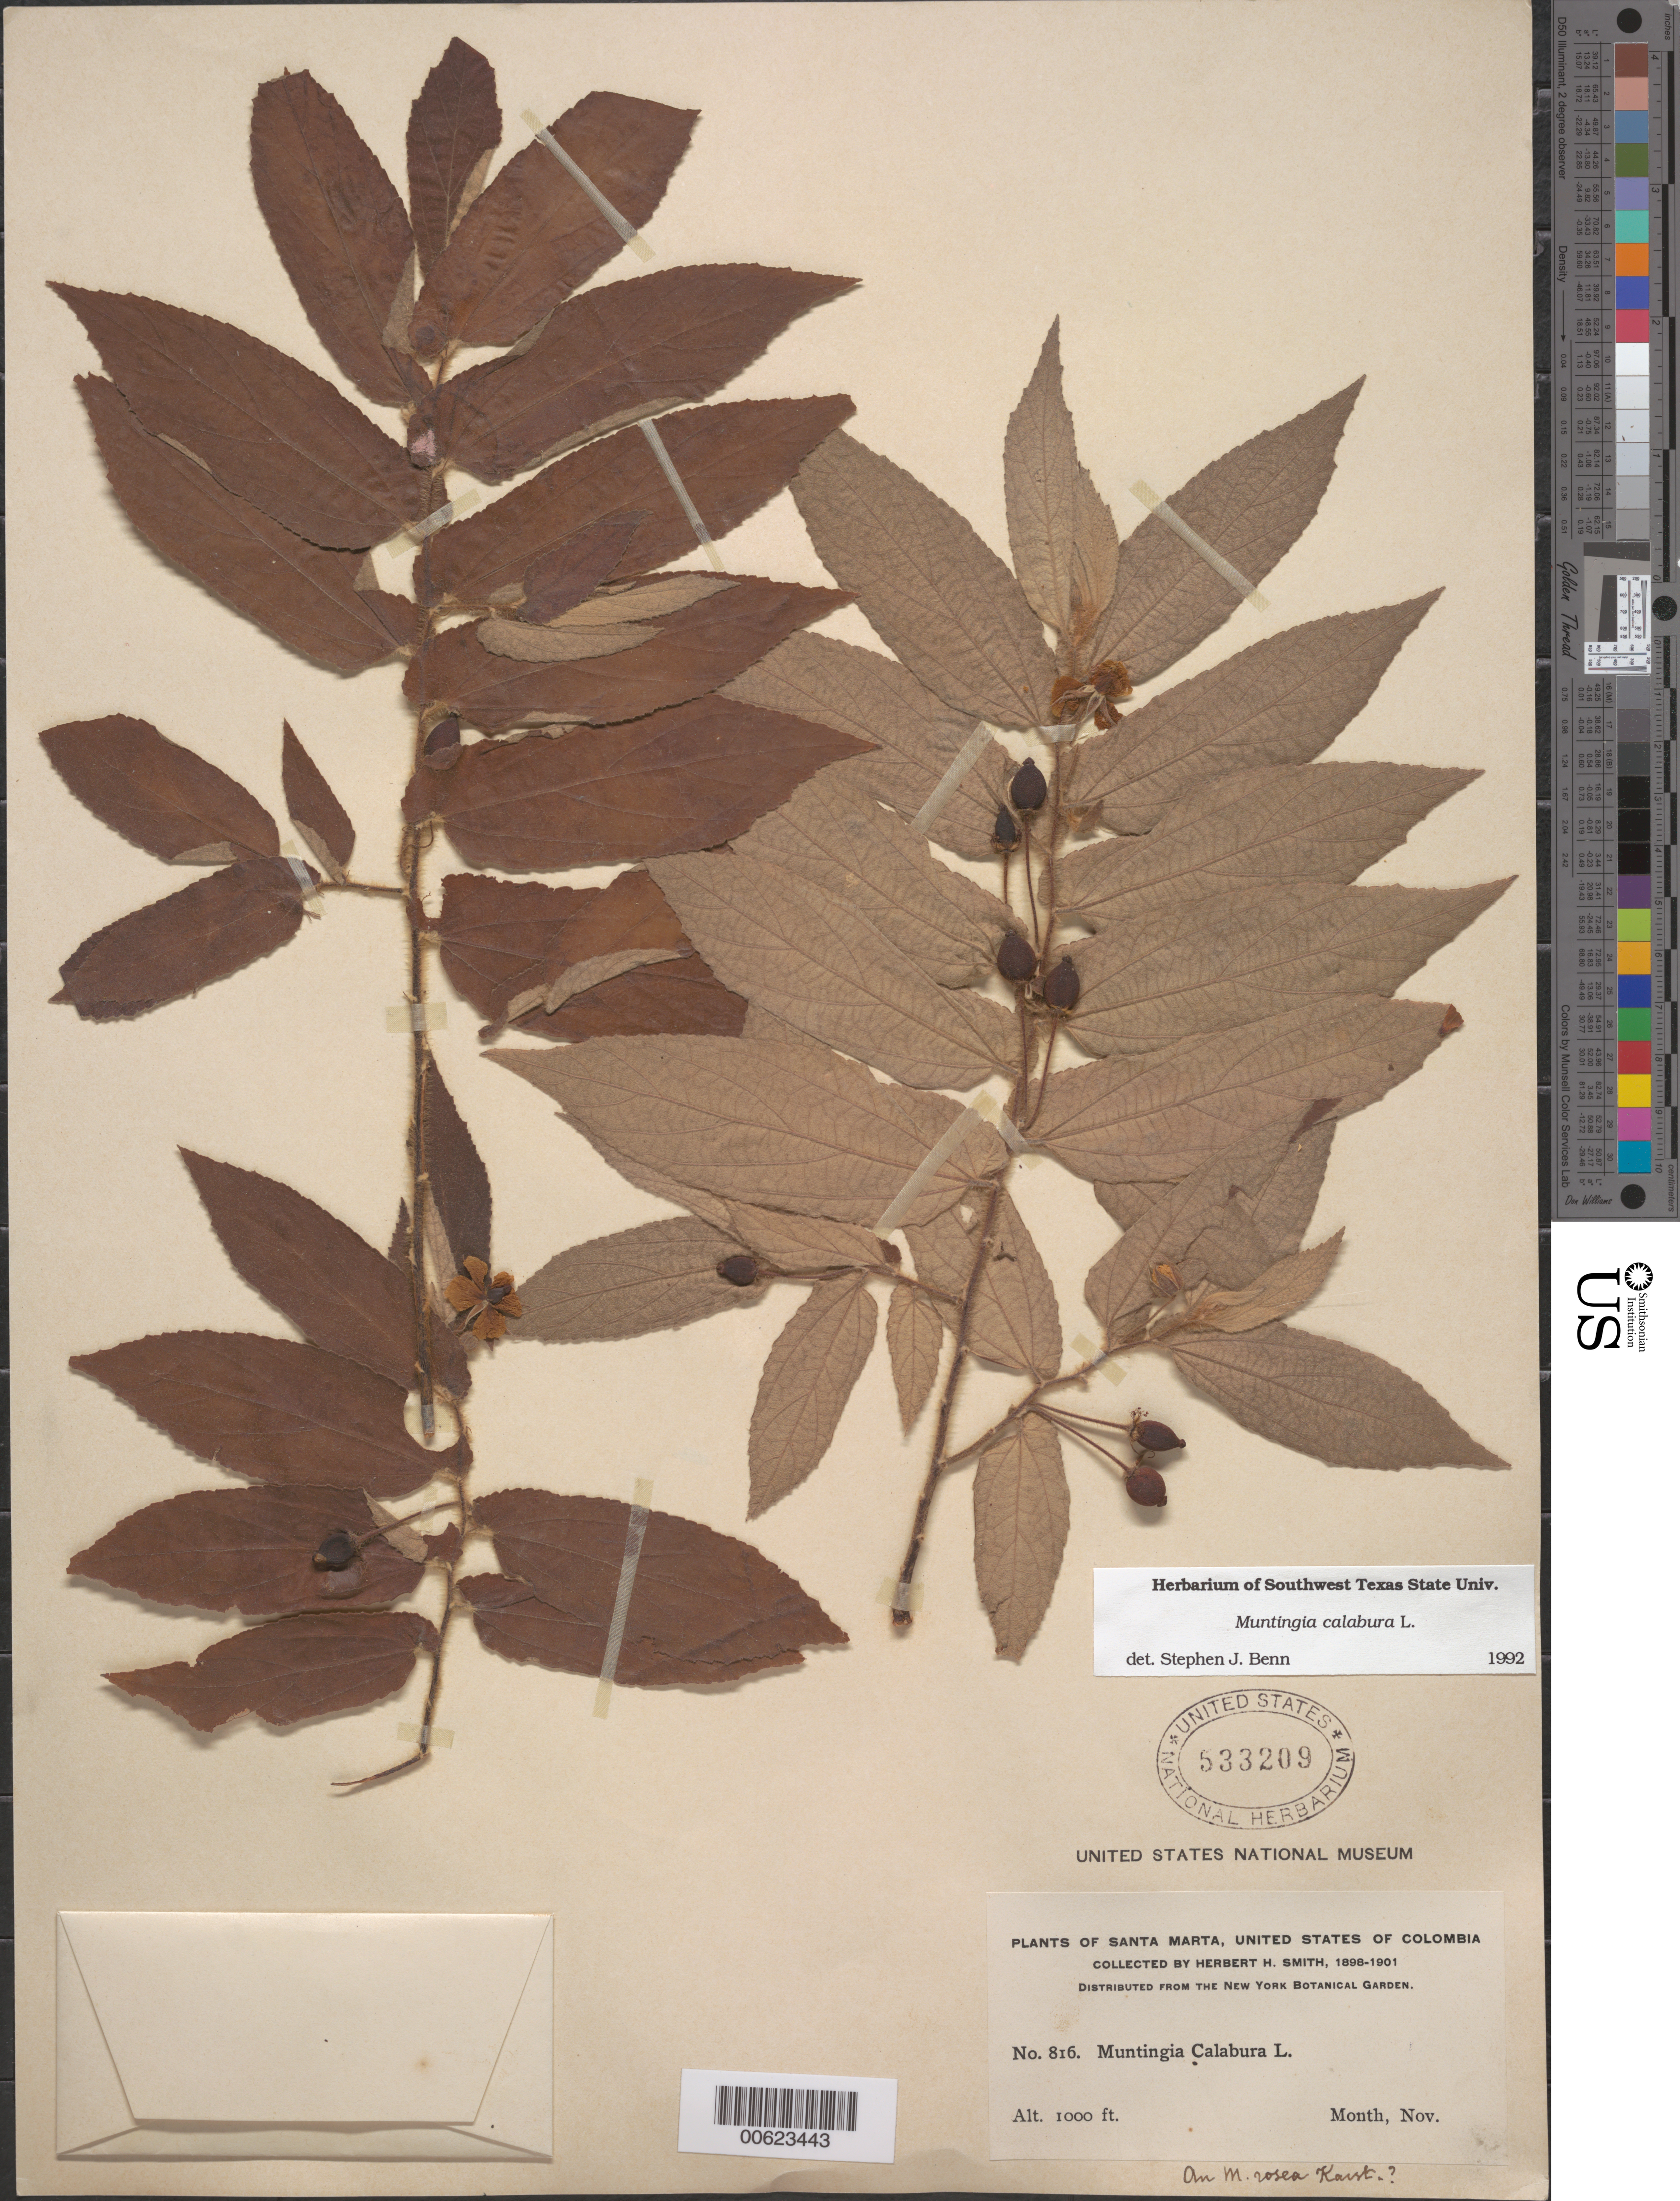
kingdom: Plantae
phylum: Tracheophyta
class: Magnoliopsida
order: Malvales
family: Muntingiaceae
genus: Muntingia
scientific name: Muntingia calabura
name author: L.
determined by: Benn, S. J.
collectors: Herbert H. Smith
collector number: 816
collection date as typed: Nov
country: Colombia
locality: Santa Marta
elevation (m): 305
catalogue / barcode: US 533209